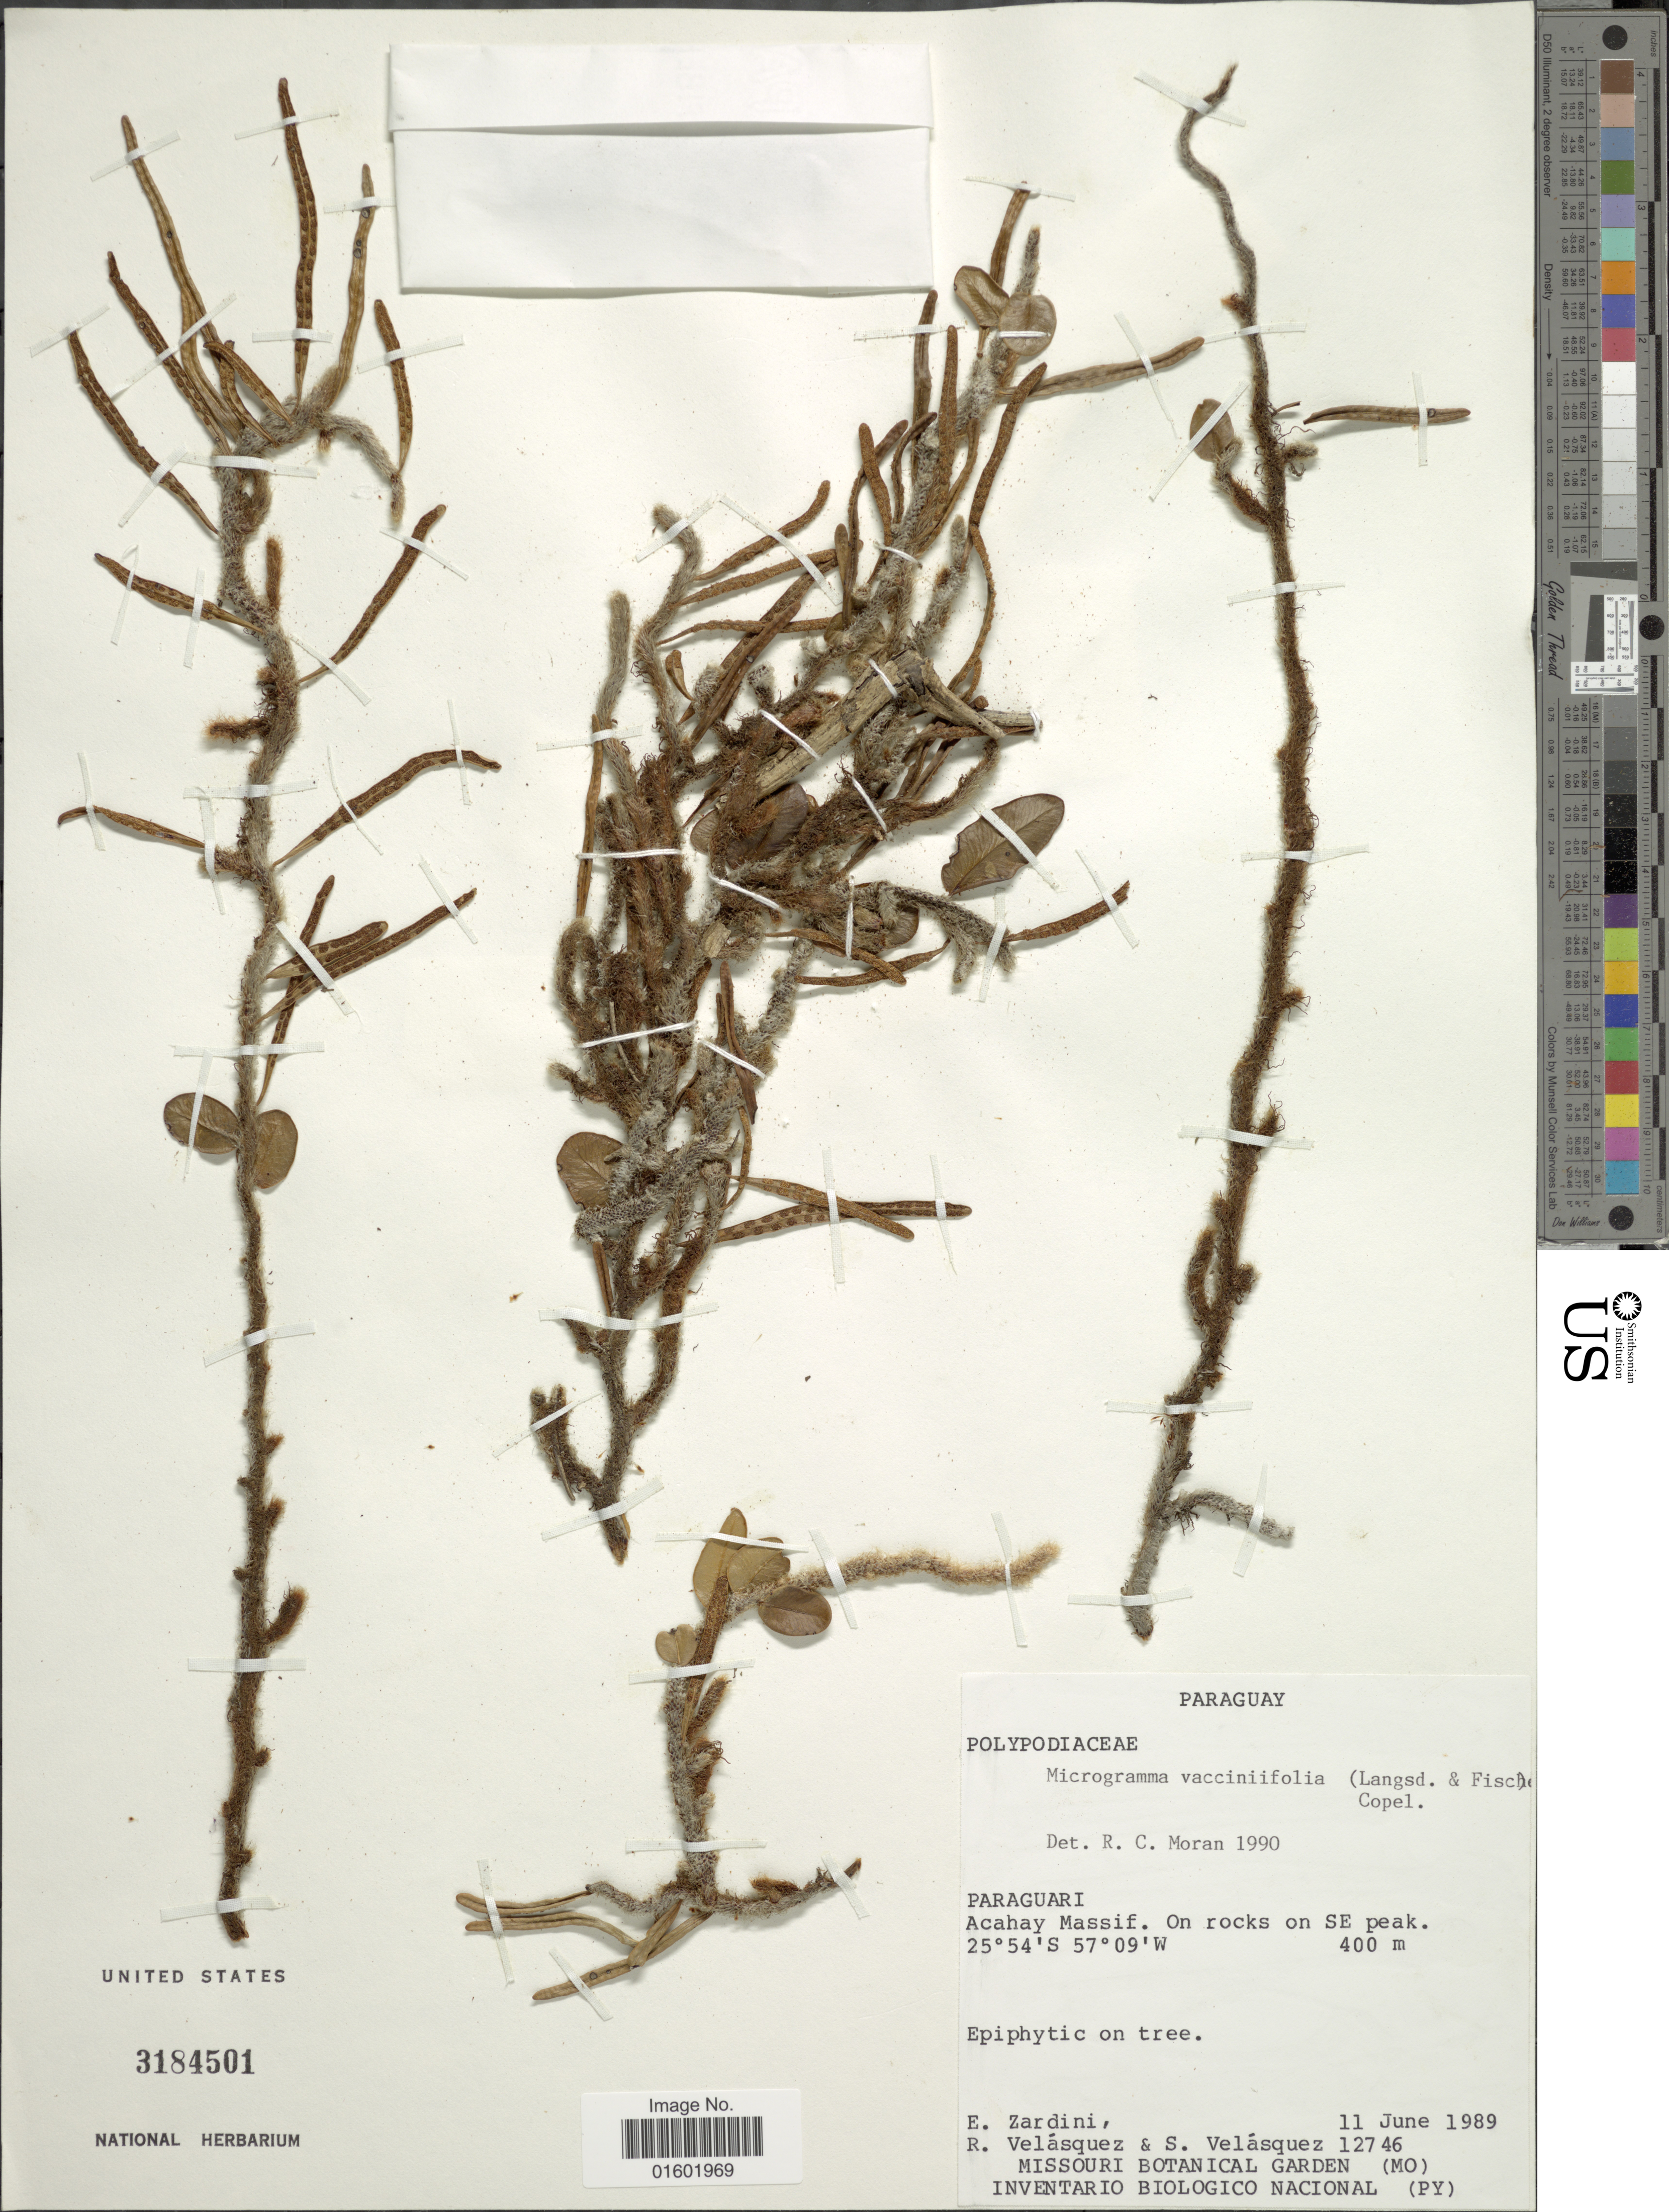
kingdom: Plantae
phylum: Tracheophyta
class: Polypodiopsida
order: Polypodiales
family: Polypodiaceae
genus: Microgramma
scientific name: Microgramma vaccinifolia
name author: (Langsd. & Fisch.) Copel.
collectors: E. M. Zardini, R. Velasquez & S. Velasquez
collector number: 12746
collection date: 1989-06-11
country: Paraguay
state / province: Paraguari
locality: Acahay Massif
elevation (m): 400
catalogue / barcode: US 3184501